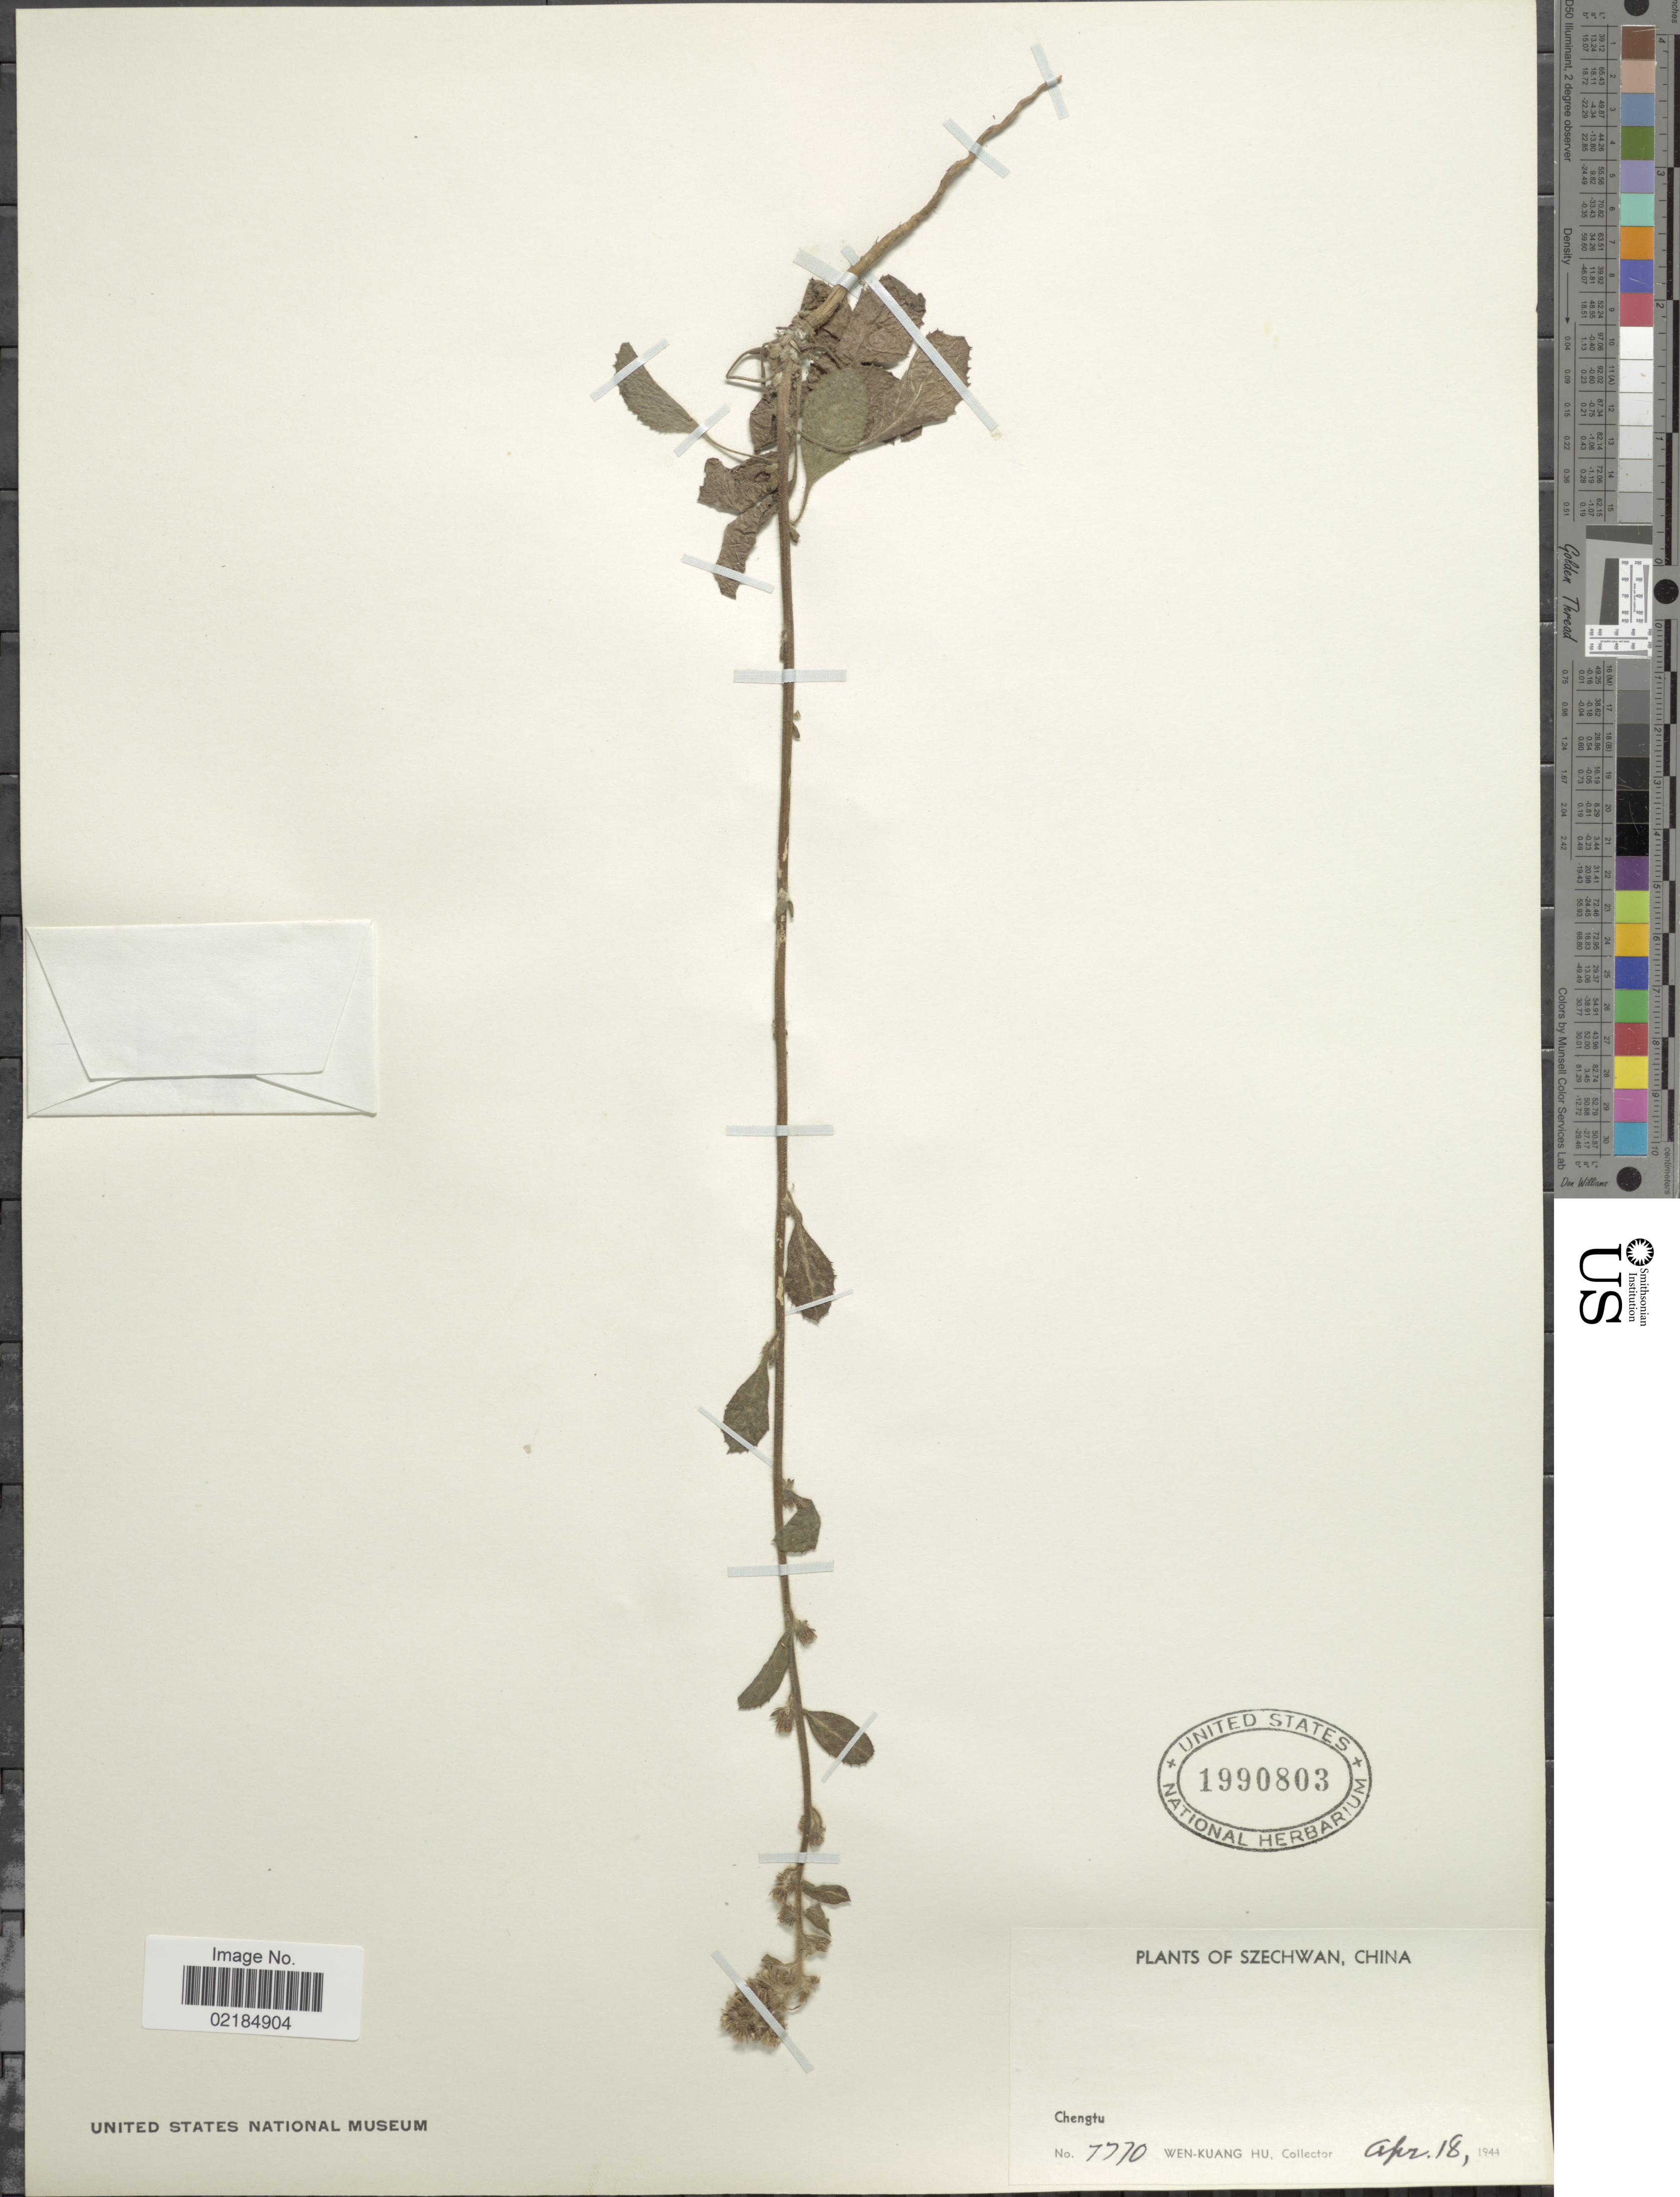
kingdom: Plantae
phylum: Tracheophyta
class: Magnoliopsida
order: Asterales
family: Asteraceae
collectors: W. K. Hu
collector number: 7770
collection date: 1944-04-18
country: China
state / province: Sichuan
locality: Szechwan, Chengtu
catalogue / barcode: US 1990803